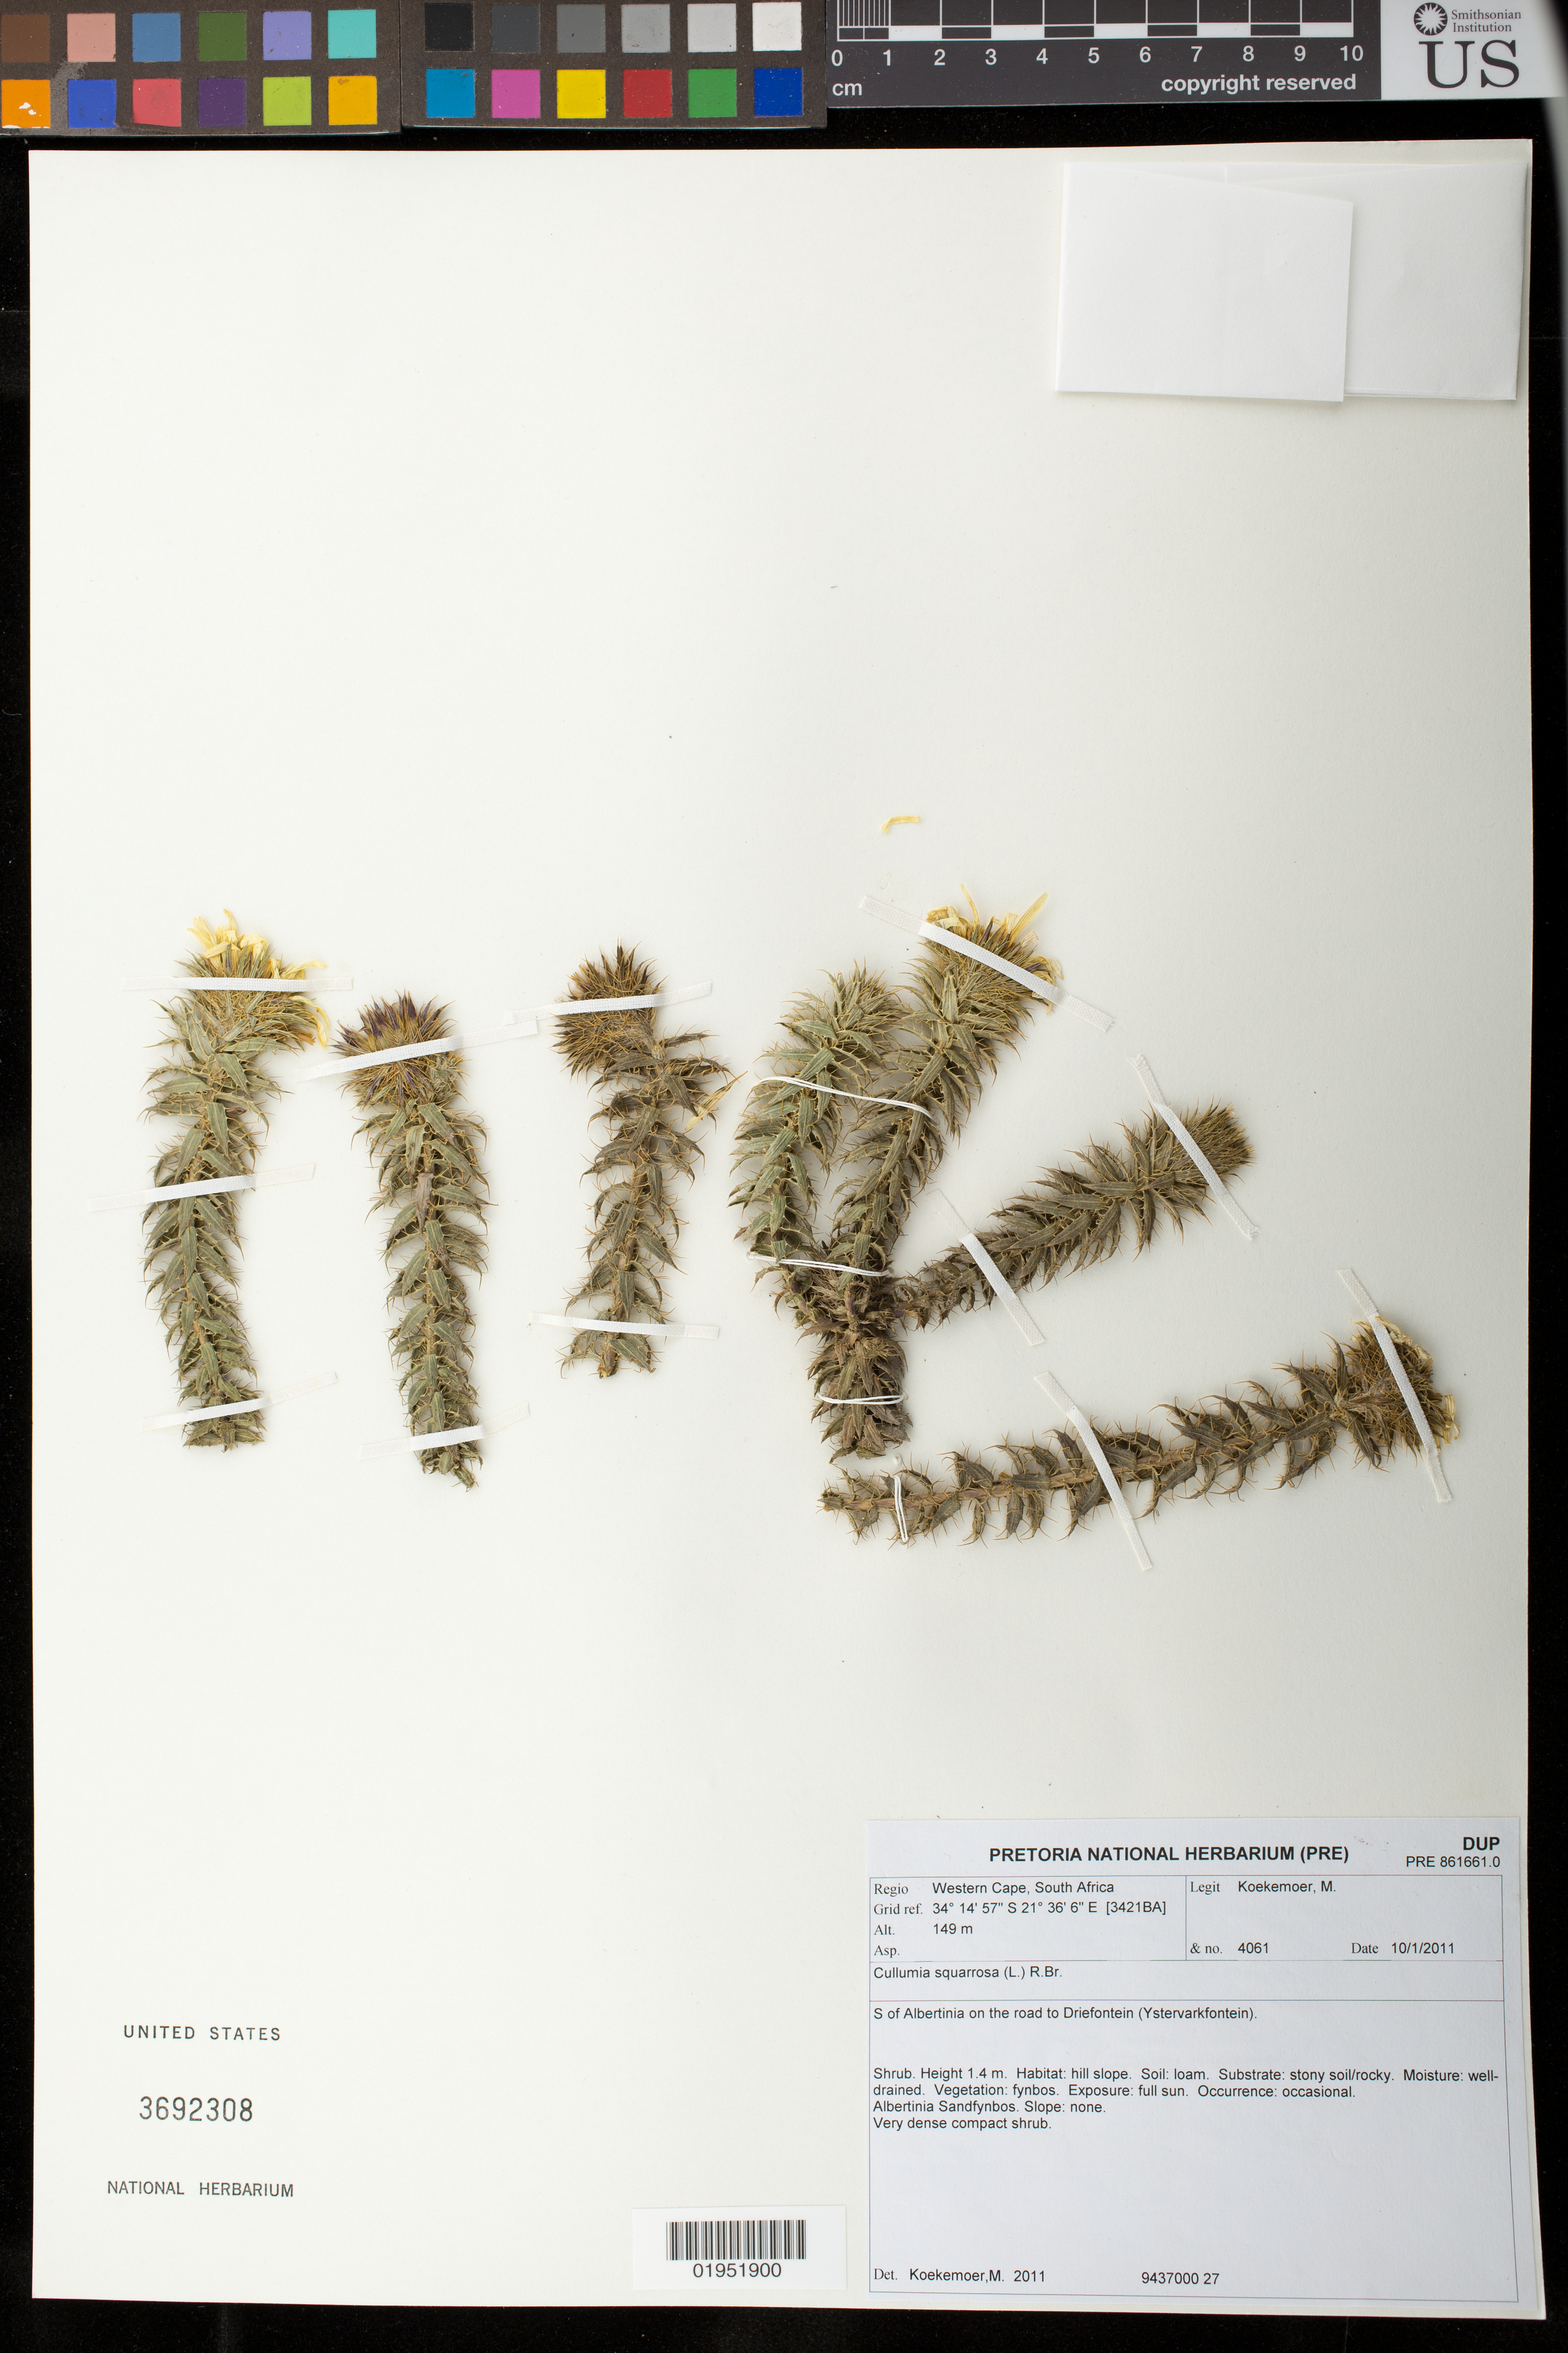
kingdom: Plantae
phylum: Tracheophyta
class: Magnoliopsida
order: Asterales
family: Asteraceae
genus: Cullumia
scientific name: Cullumia squarrosa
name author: (L.) R. Br.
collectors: M. Koekemoer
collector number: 4061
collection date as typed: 10 Jan 2011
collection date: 2011-01-10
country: South Africa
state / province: Western Cape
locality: S of Albertinia on the road to Driefontein (Ystervarkfontein)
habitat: Albertinia Sand Fynbos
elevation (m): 149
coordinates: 33 21 11 S, 22 3 0 E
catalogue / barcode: US 3692308